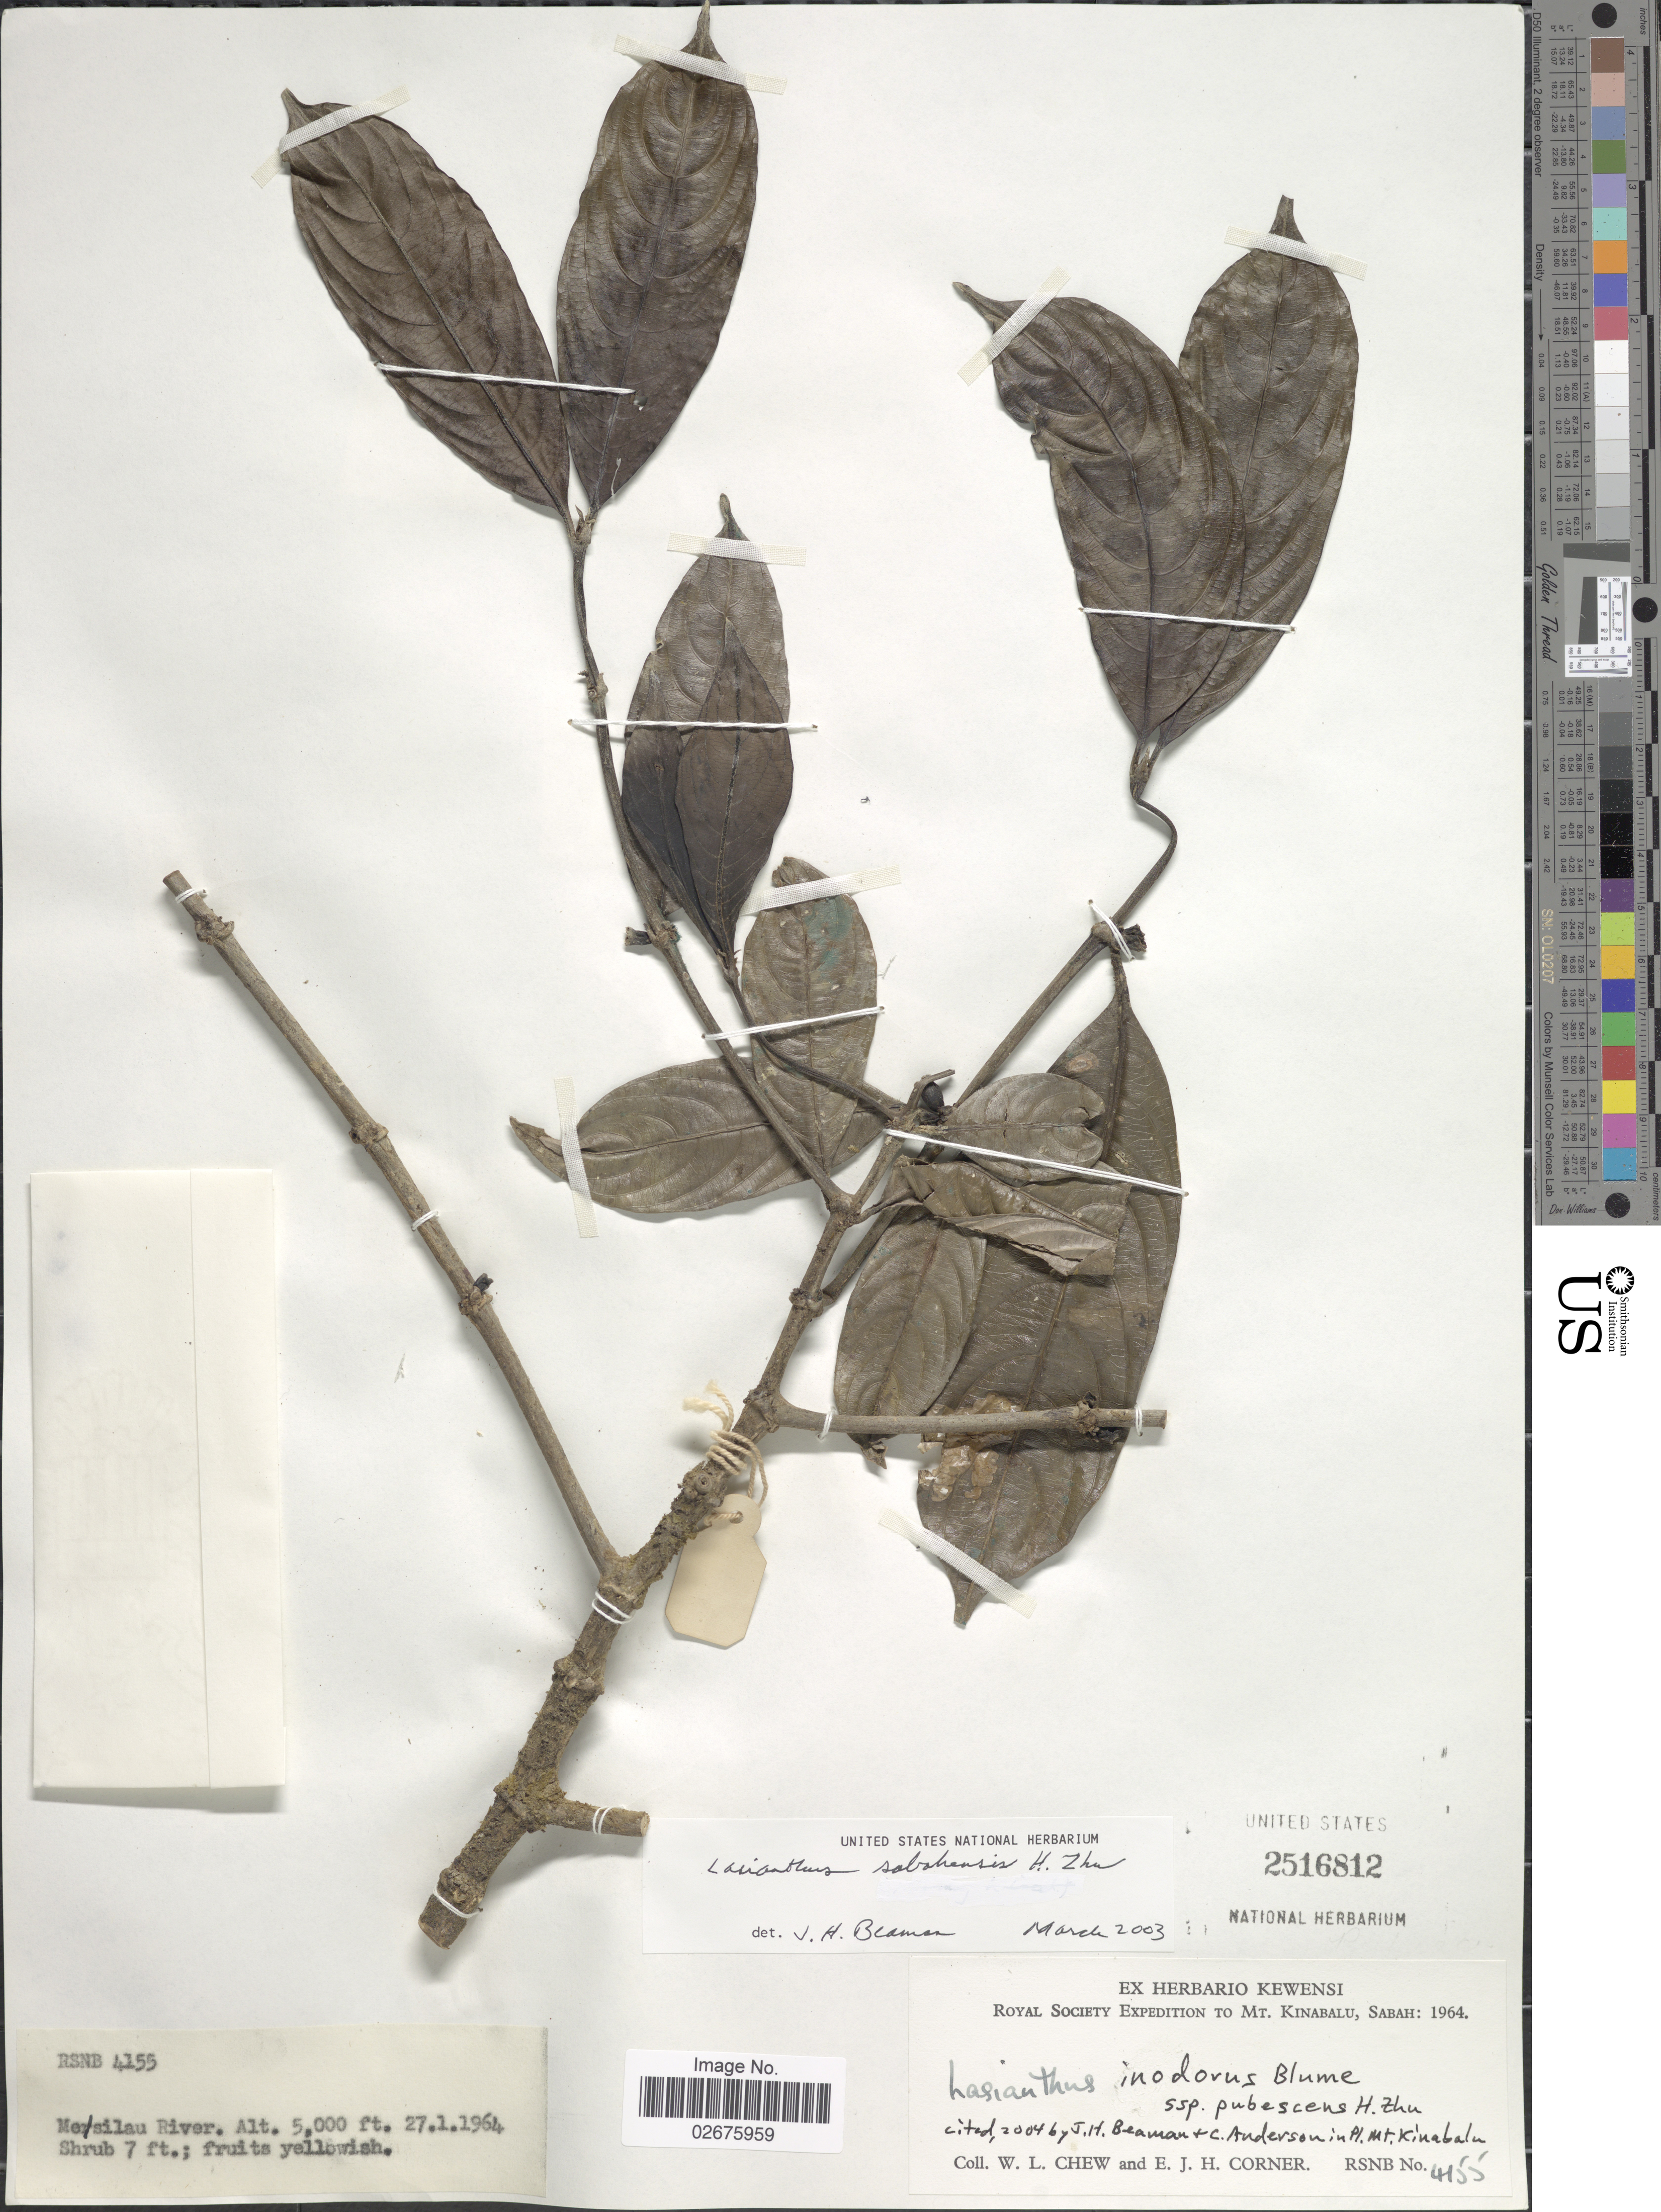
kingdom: Plantae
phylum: Tracheophyta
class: Magnoliopsida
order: Gentianales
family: Rubiaceae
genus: Lasianthus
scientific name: Lasianthus inodorus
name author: Blume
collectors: W. Chew & E. Corner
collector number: RSNB 4155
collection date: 1964-01-27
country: Malaysia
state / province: Sabah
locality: Mesilau River, To Mt Kinabalu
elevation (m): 1524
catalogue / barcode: US 2516812